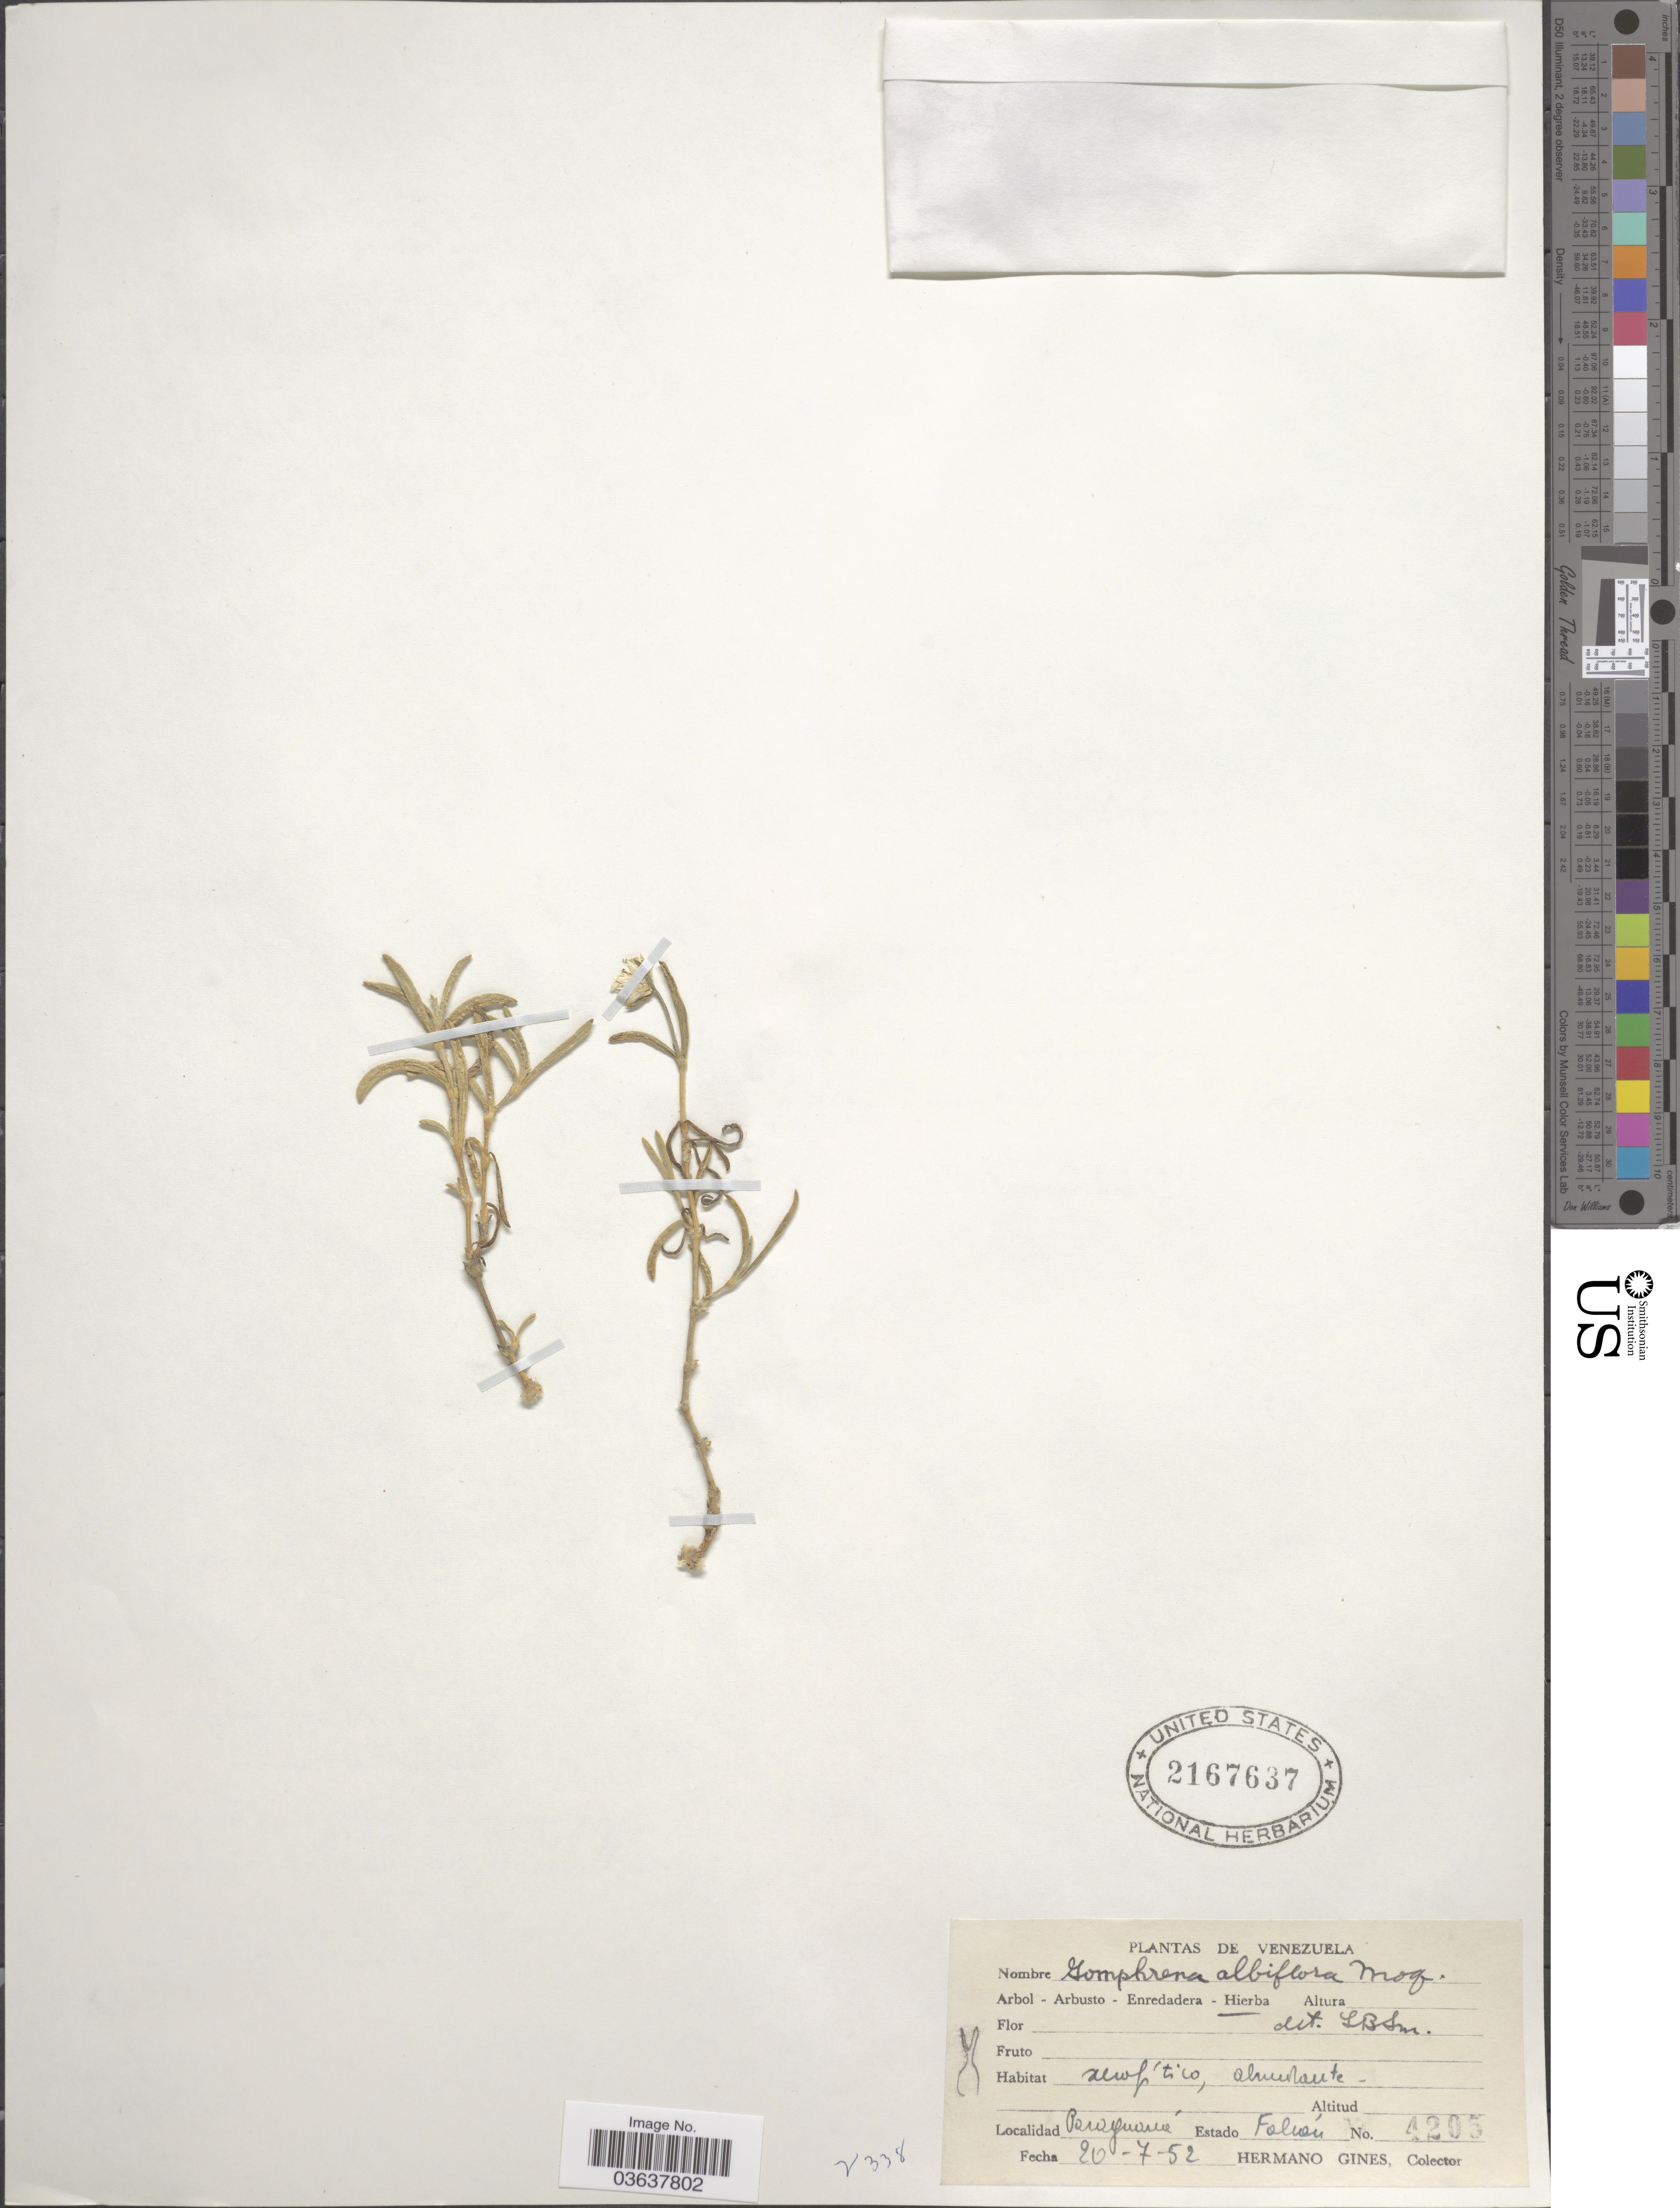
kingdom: Plantae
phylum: Tracheophyta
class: Magnoliopsida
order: Caryophyllales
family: Amaranthaceae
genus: Gomphrena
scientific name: Gomphrena albiflora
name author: Moq.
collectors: Bro. Gines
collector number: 4205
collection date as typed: Transcribed d/m/y: 20/7/52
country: Venezuela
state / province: Falcón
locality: Paraguauá.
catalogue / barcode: US 2167637